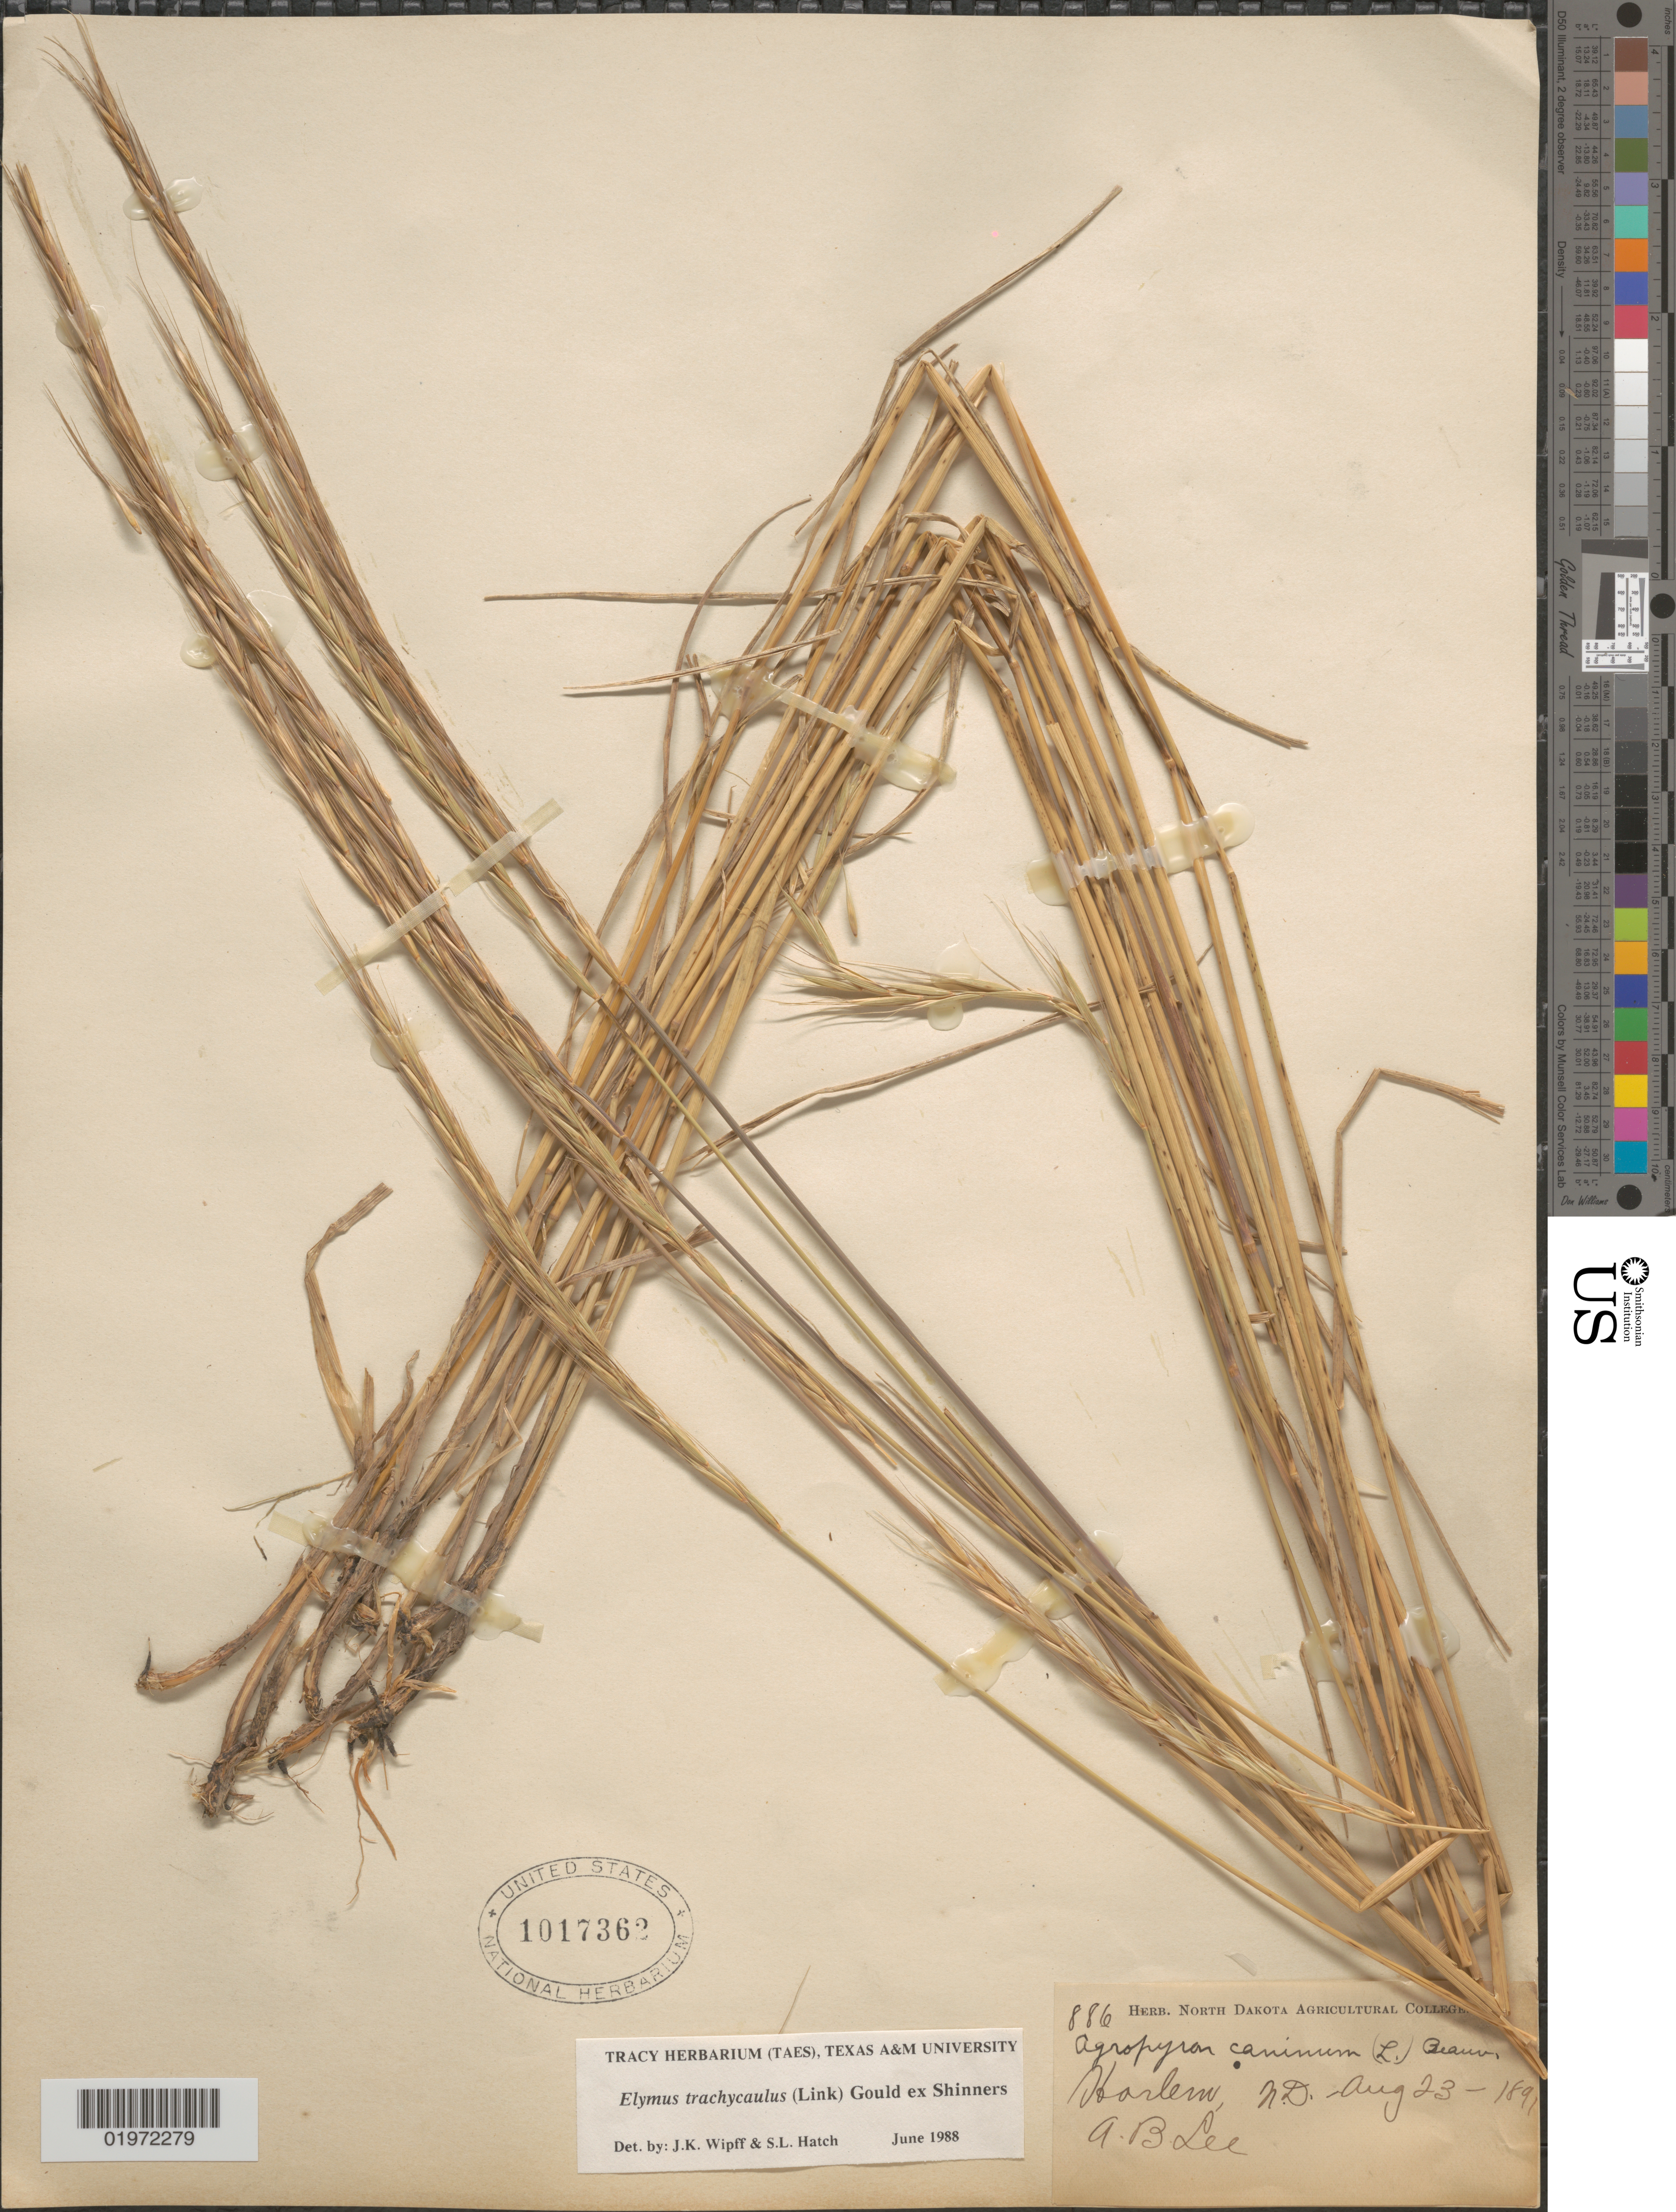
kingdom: Plantae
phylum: Tracheophyta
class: Liliopsida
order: Poales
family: Poaceae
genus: Elymus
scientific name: Elymus trachycaulus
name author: (Link) Gould ex Shinners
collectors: A. Lee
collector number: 886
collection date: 1891-08-23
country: United States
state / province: North Dakota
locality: Harlem.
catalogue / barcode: US 1017362